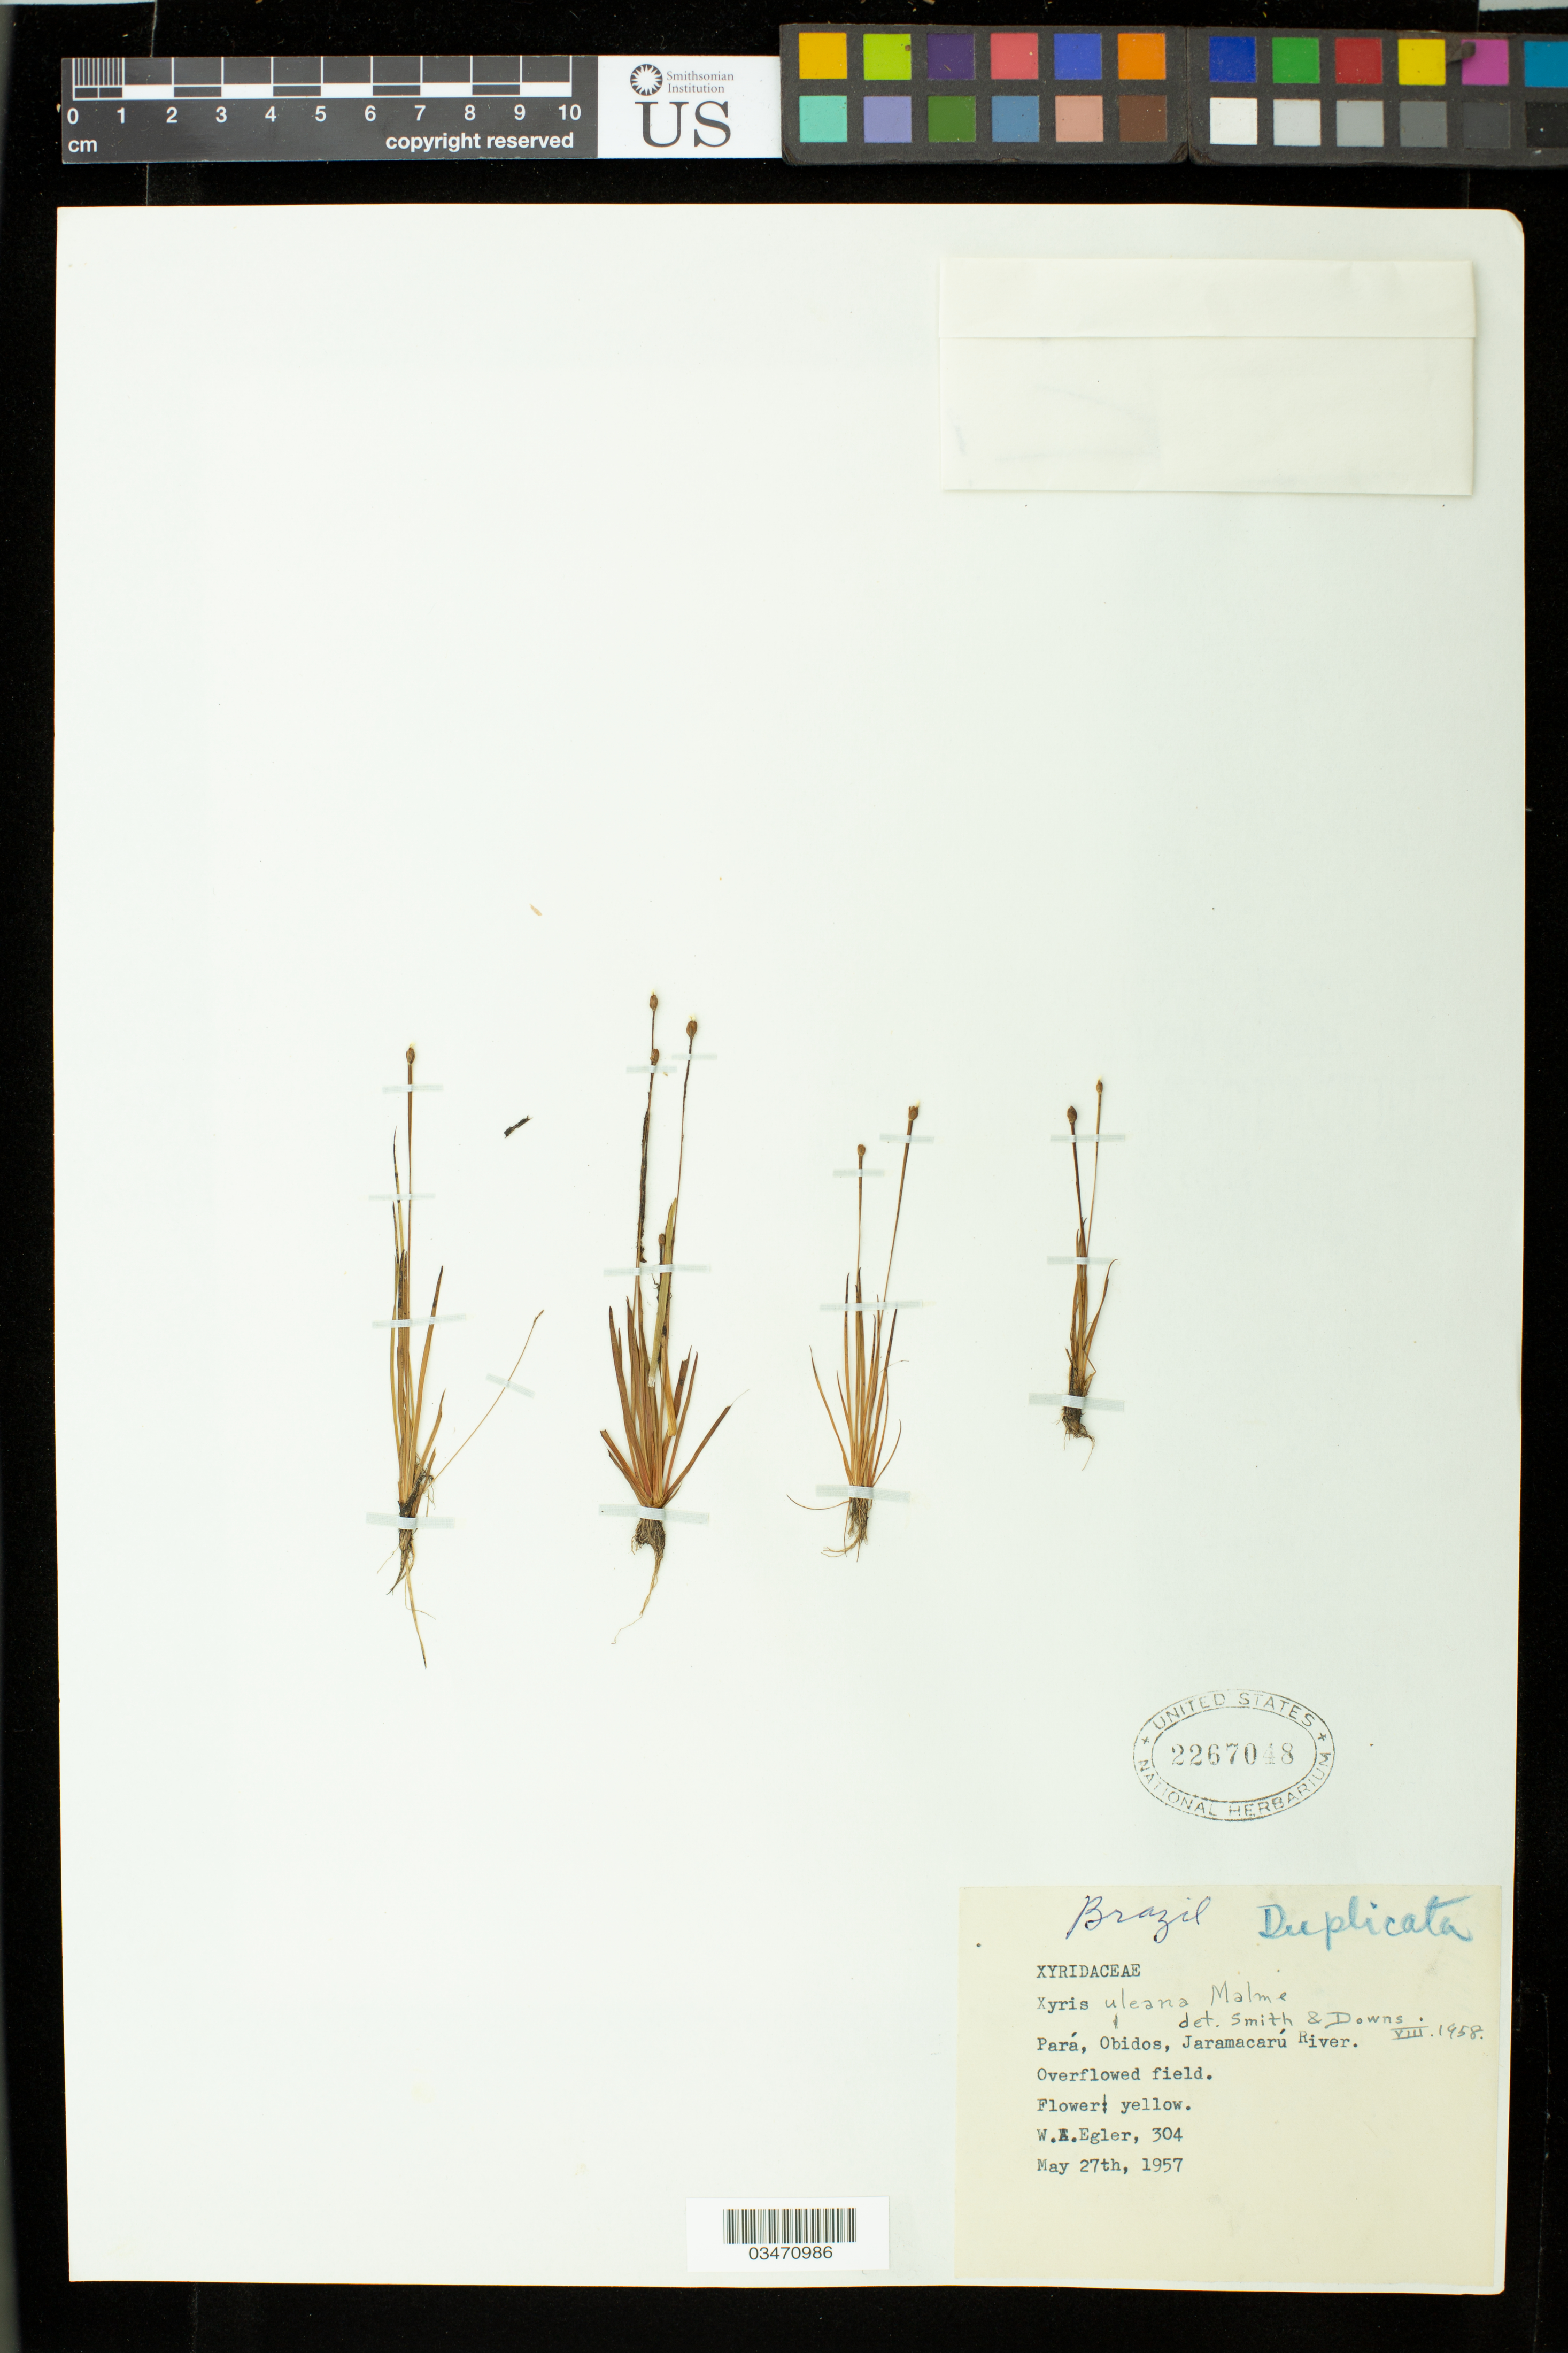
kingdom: Plantae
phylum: Tracheophyta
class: Liliopsida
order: Poales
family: Xyridaceae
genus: Xyris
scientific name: Xyris uleana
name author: Malme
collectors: W. A. Egler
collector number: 304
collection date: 1957-05-27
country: Brazil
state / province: Pará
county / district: Óbidos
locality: River Jaramacarú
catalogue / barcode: US 2267048